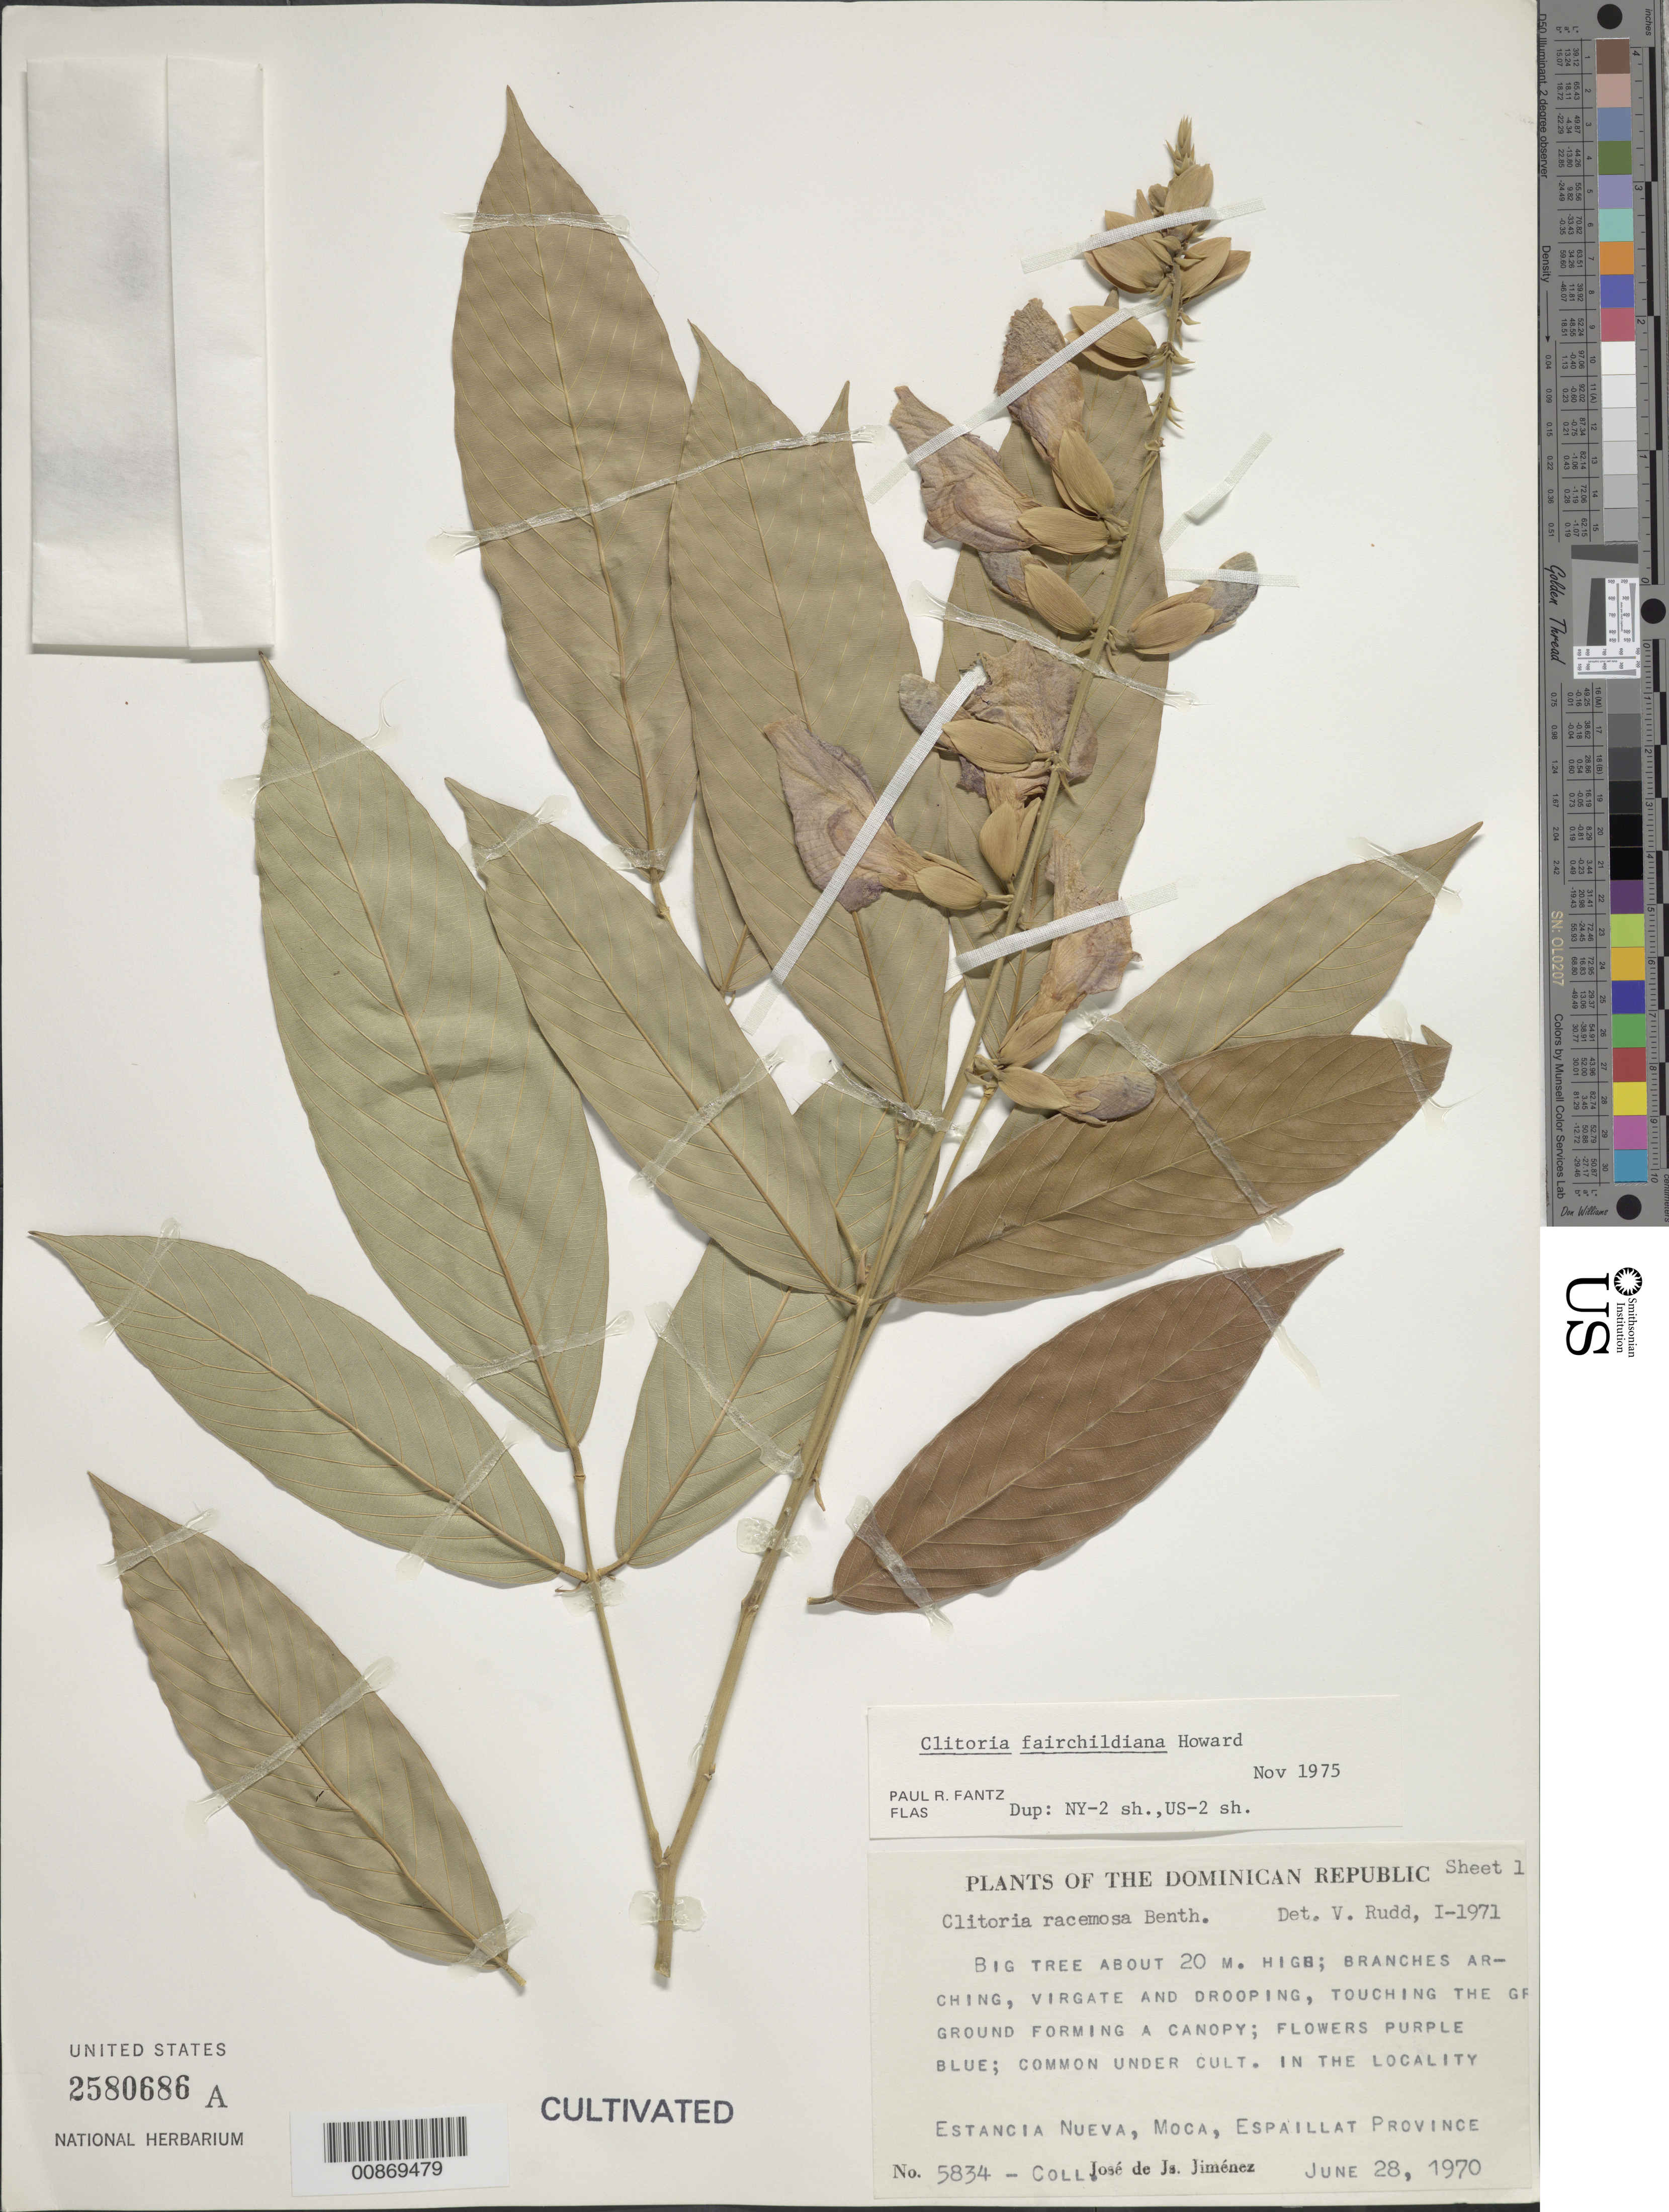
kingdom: Plantae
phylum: Tracheophyta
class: Magnoliopsida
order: Fabales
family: Fabaceae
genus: Clitoria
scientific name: Clitoria fairchildiana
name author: R.A. Howard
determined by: Fantz, P. R., (FLAS), University of Florida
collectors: J. J. Jiménez Almonte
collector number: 5834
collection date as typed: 28 Jun 1970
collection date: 1970-06-28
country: Dominican Republic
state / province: Espaillat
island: Hispaniola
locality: Estancia Nueva, Moca.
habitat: Common under cultivation in the locality.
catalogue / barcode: US 2580686A